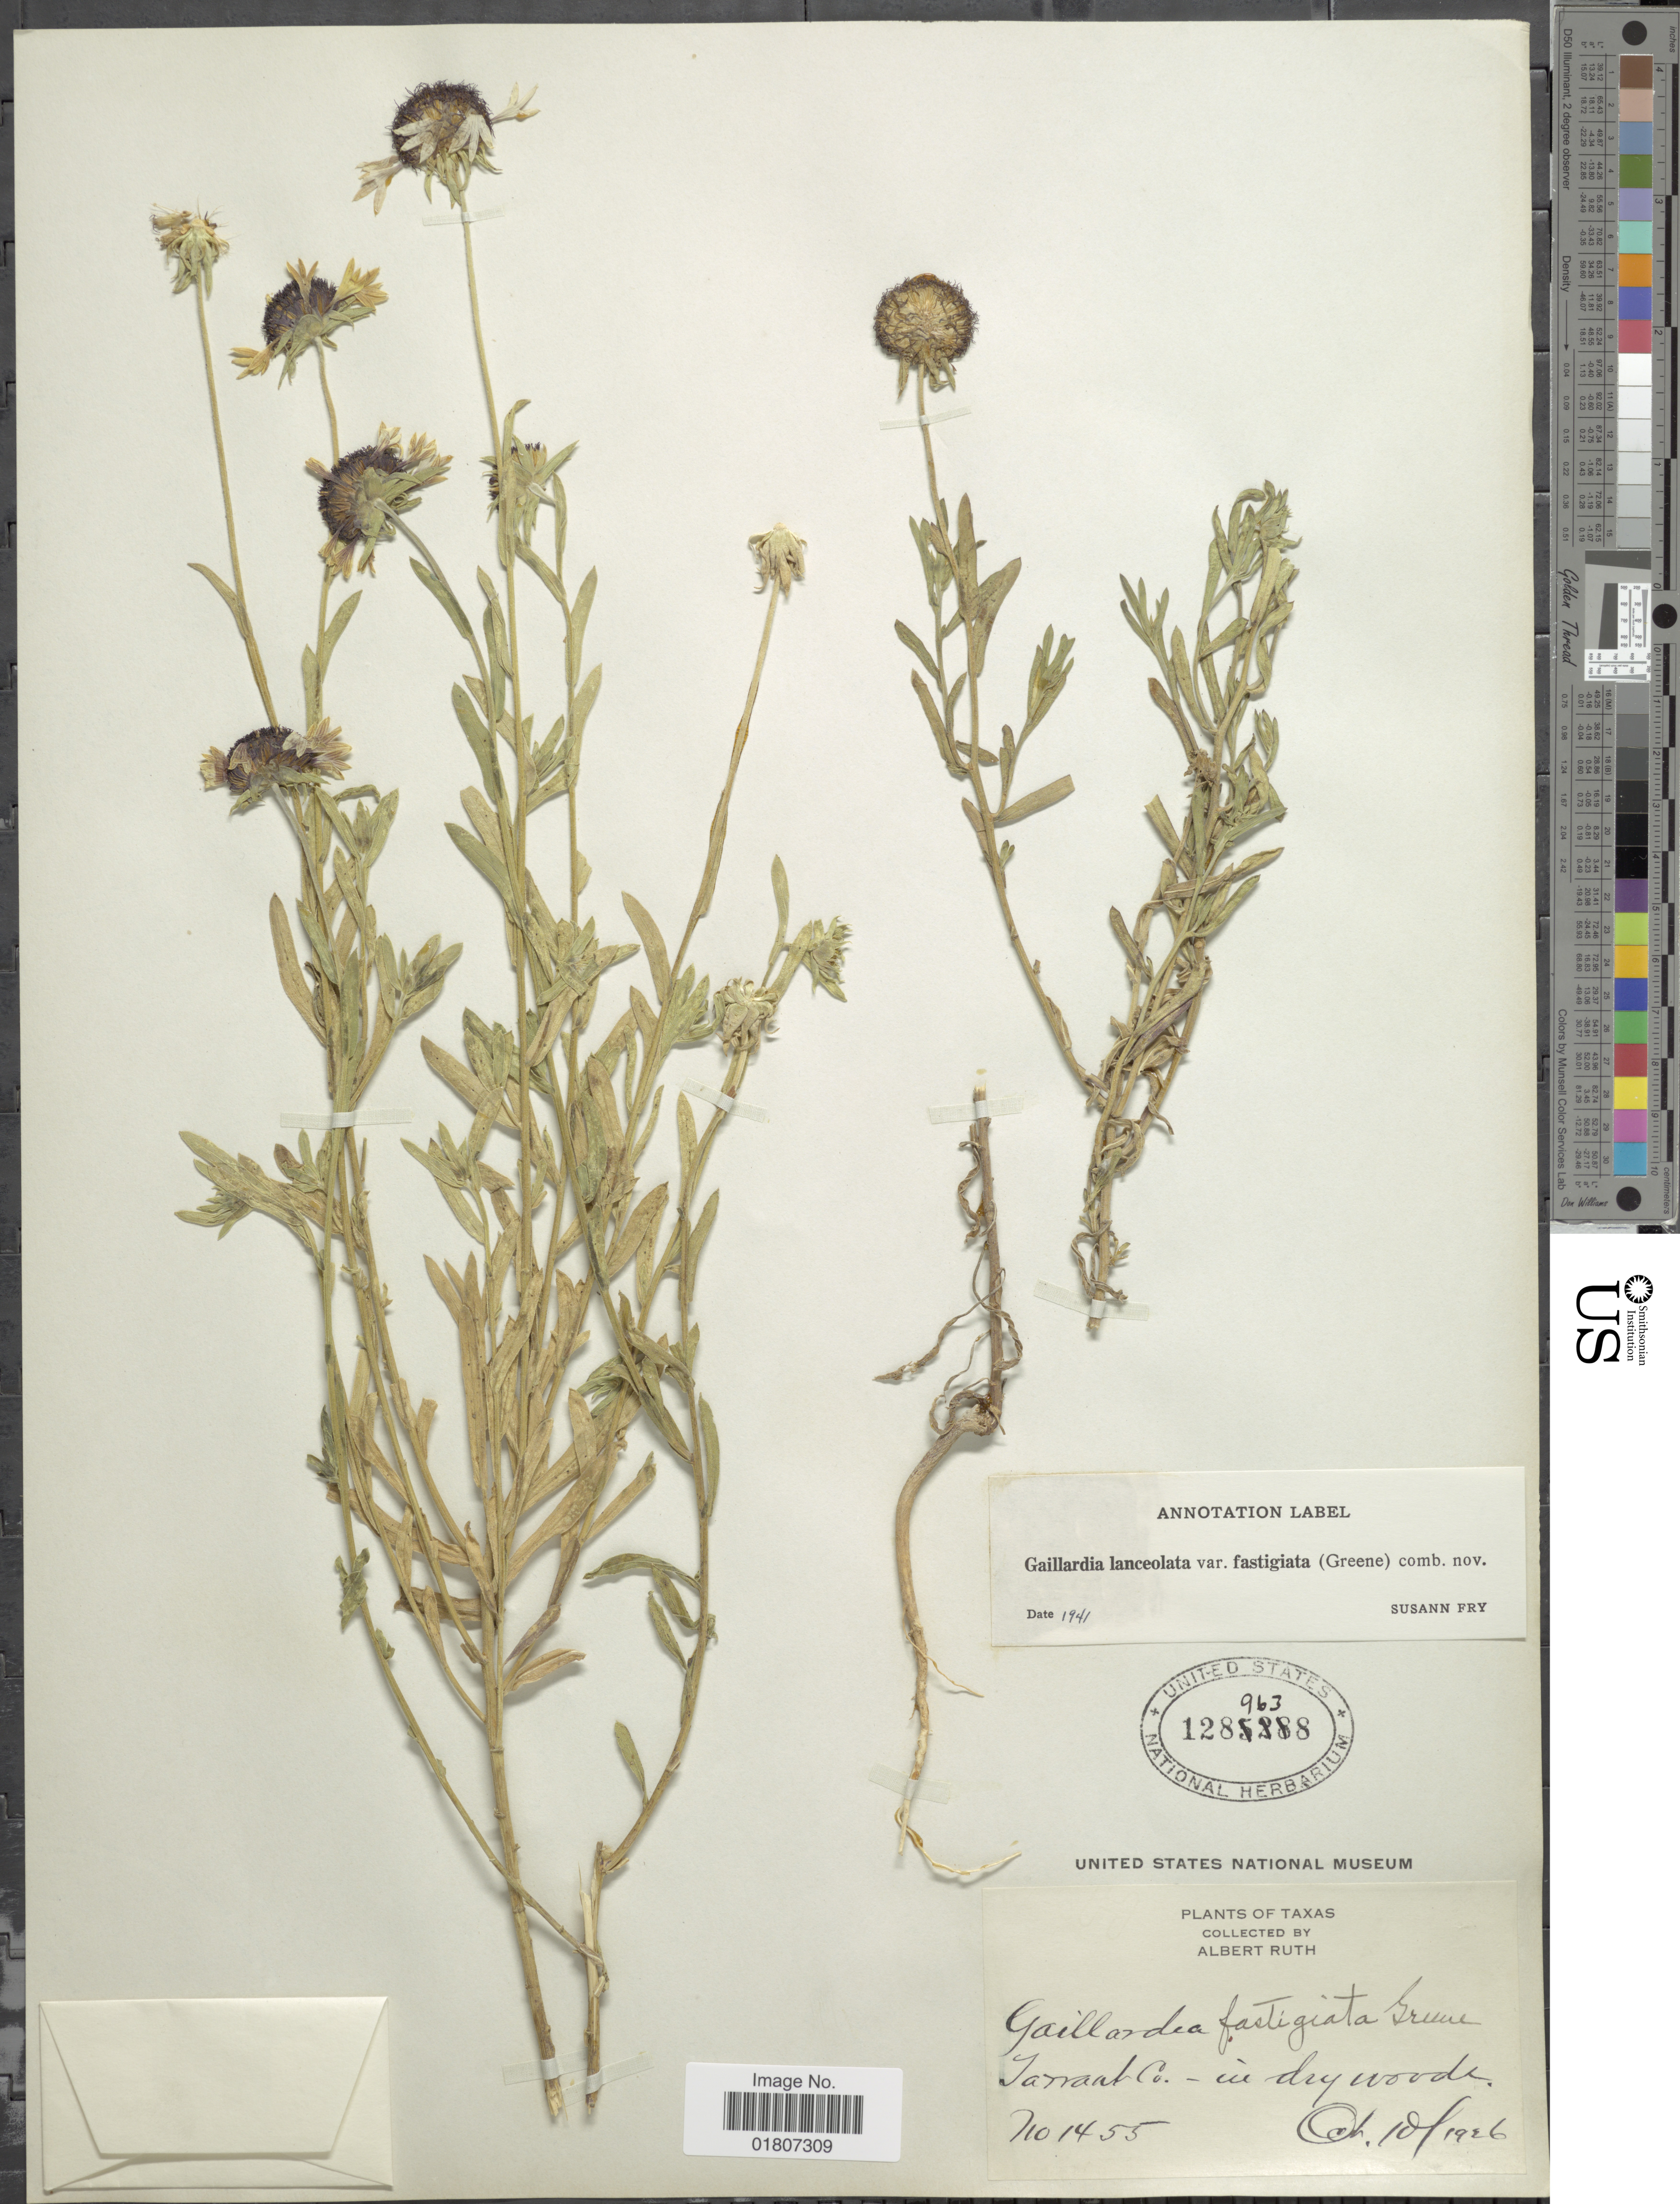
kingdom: Plantae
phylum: Tracheophyta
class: Magnoliopsida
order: Asterales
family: Asteraceae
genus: Gaillardia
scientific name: Gaillardia lanceolata var. fastigiata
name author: (Greene) Waterf.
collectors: A. Ruth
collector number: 1455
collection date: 1926-10-10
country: United States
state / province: Texas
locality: Taxas. Tarrant Co.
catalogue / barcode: US 1289638